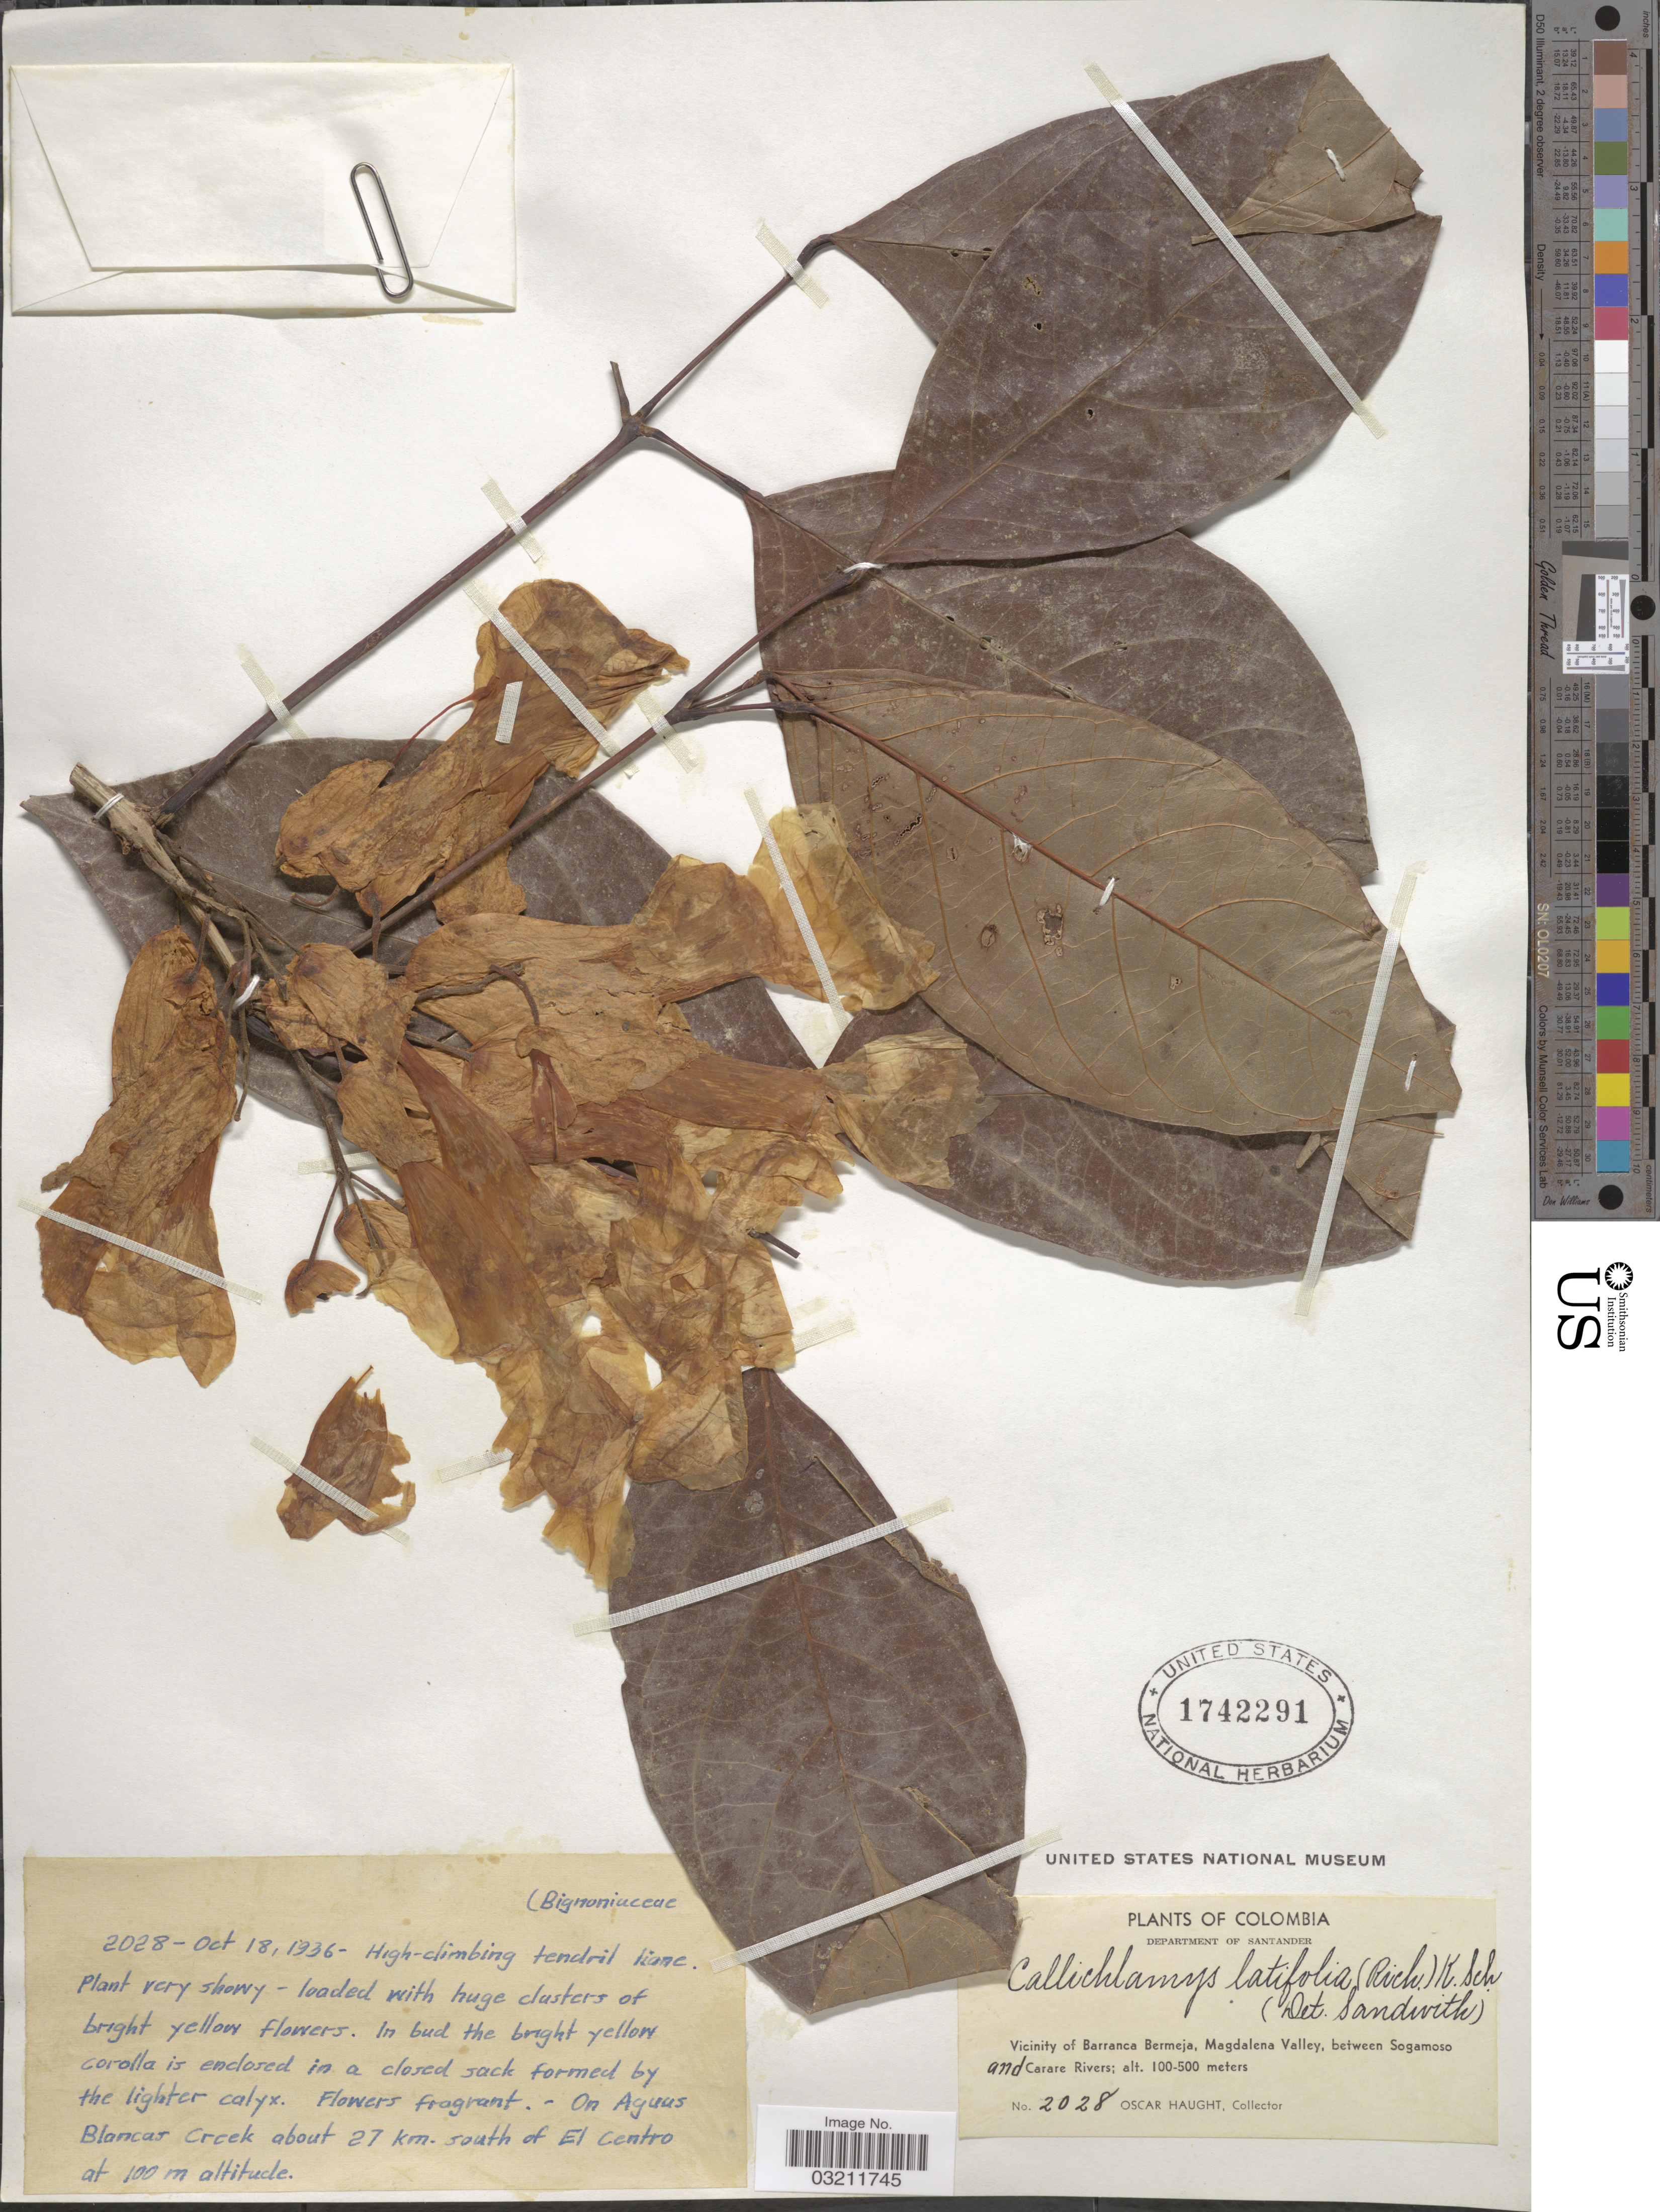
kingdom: Plantae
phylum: Tracheophyta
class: Magnoliopsida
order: Lamiales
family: Bignoniaceae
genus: Callichlamys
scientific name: Callichlamys latifolia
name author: (Rich.) K. Schum.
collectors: O. L. Haught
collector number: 2028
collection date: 1936-10-18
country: Colombia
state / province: Santander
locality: Department of Santander. Vicinity of Barranca Bermeja, Magdalena Valley, between Sogamoso and Carare Rivers. On Aguas Blancas Creek about 27 km. south of El Centro.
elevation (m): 100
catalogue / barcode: US 1742291